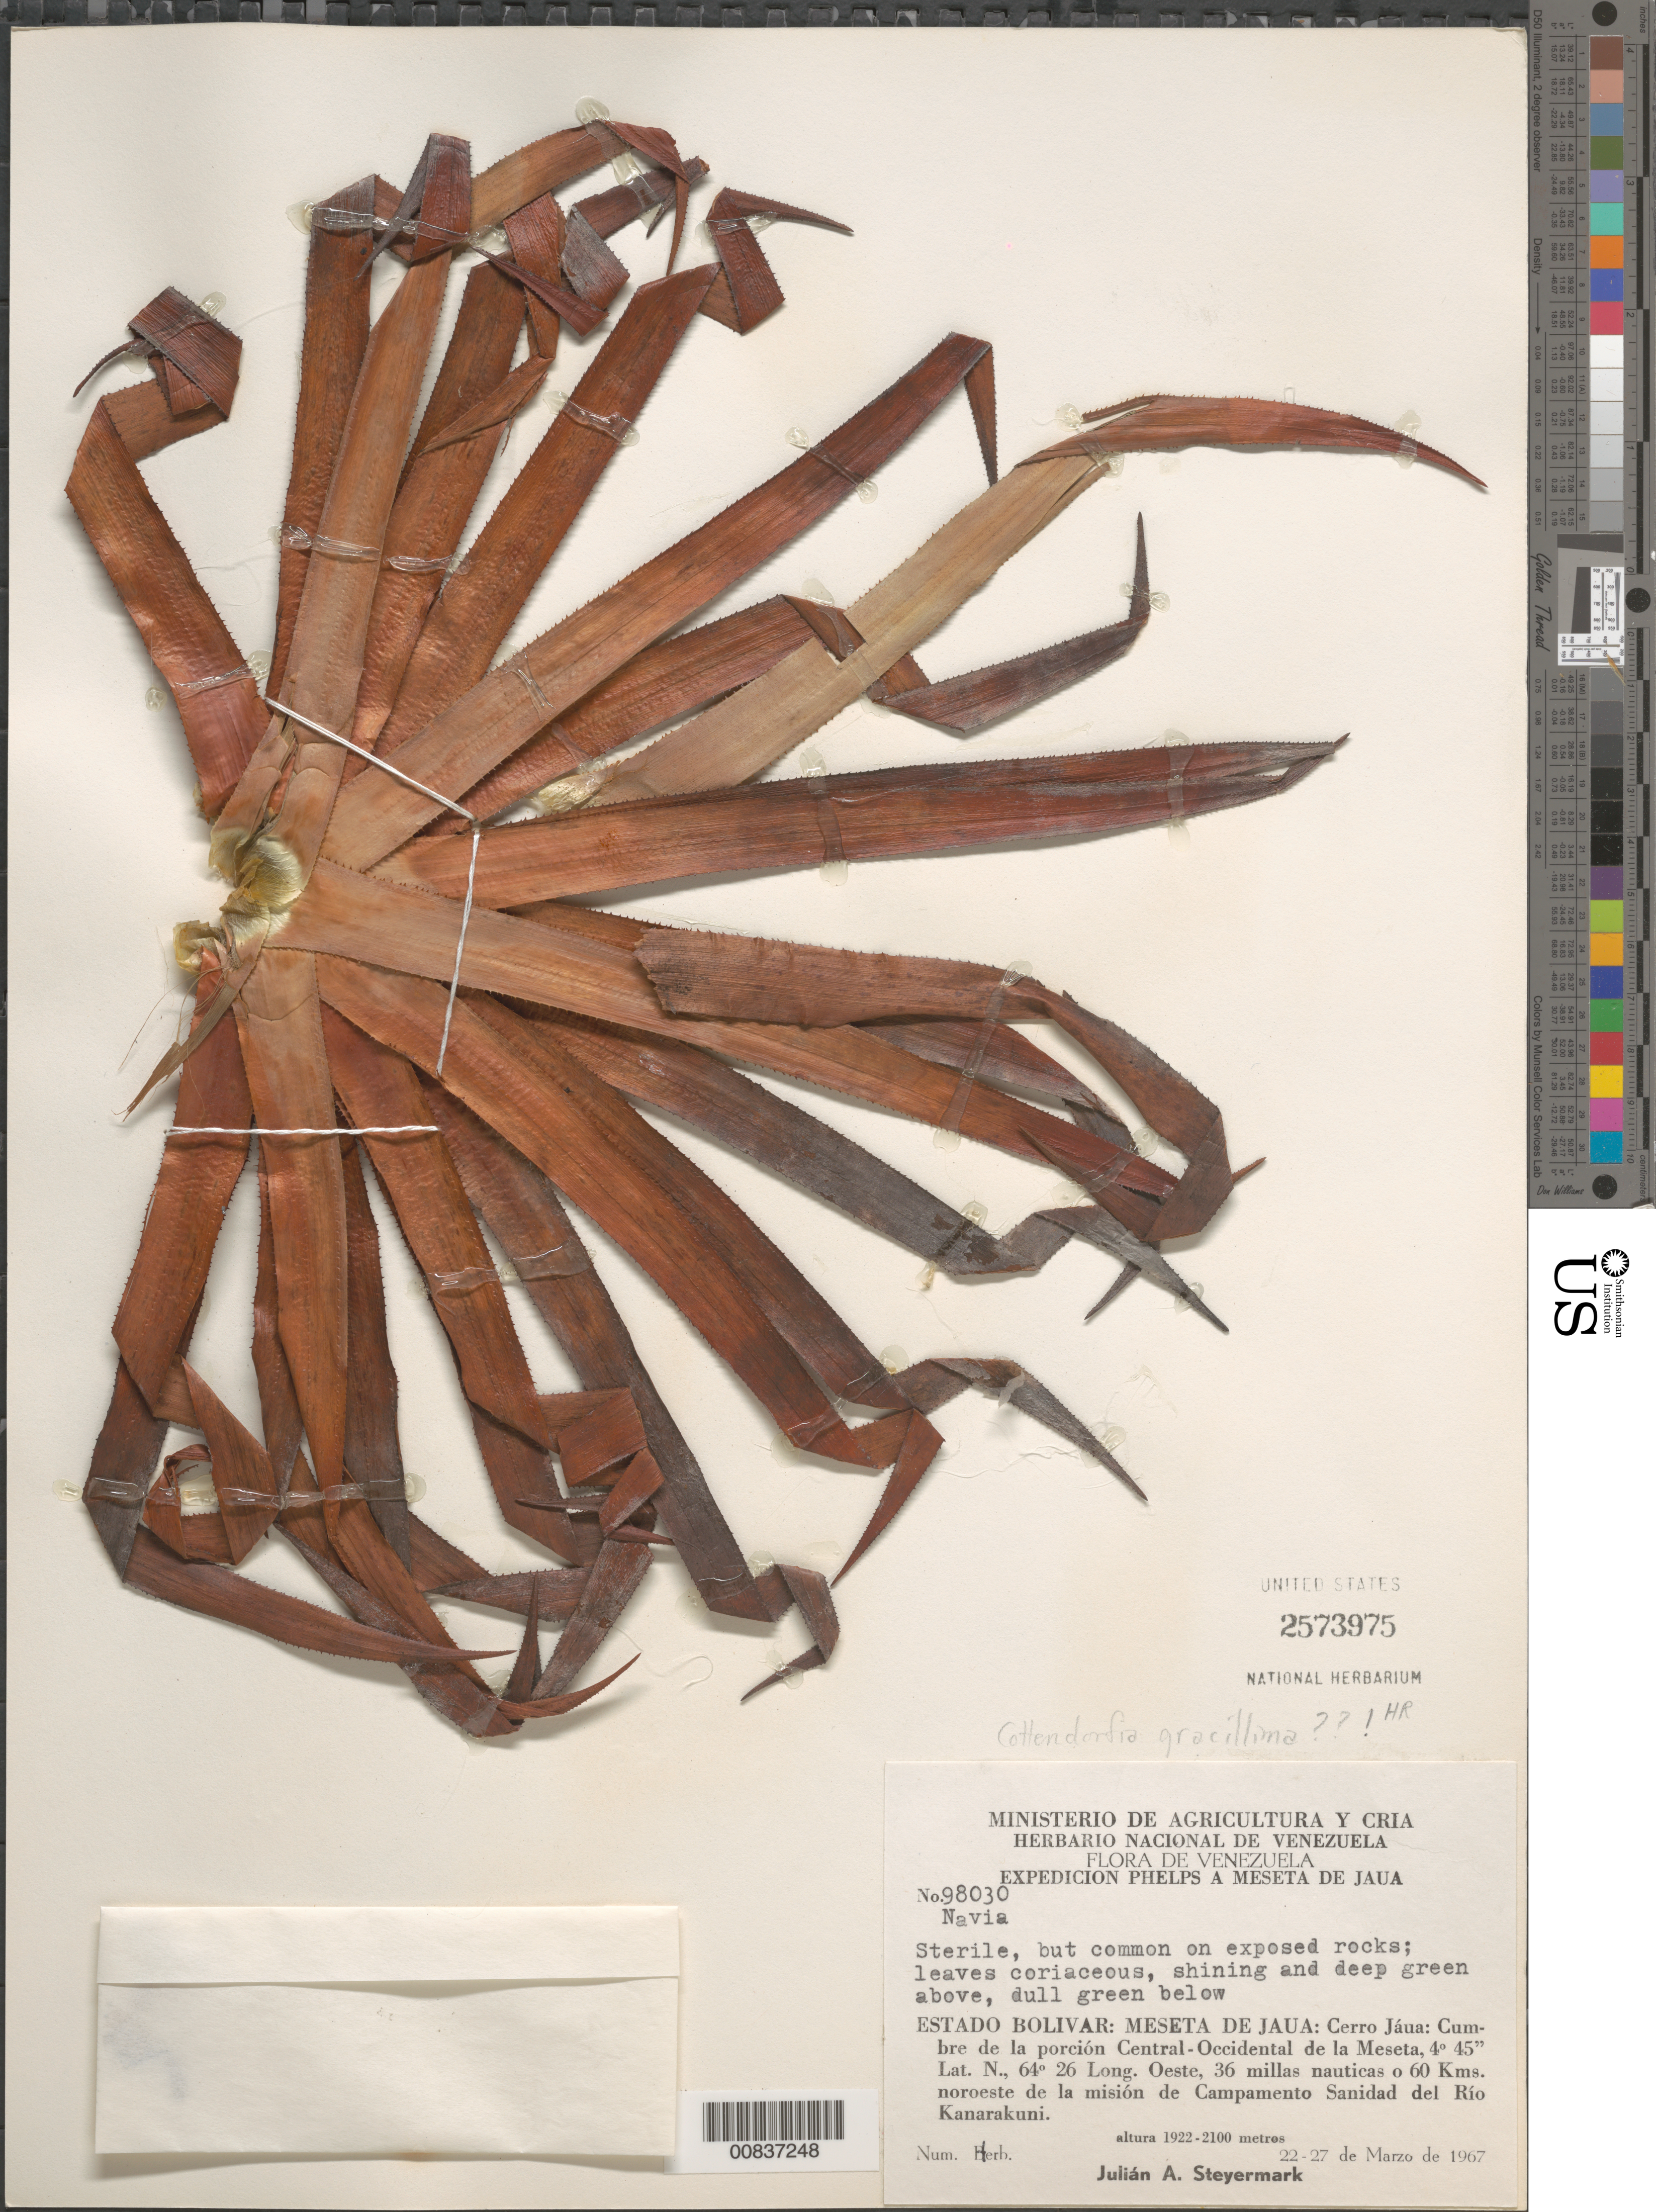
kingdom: Plantae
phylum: Tracheophyta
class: Liliopsida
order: Poales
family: Bromeliaceae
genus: Lindmania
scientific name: Lindmania sp.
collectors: J. Steyermark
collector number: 98030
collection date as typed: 22-Mar-67 to 27-Mar-67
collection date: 1967-03-22/1967-03-27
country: Venezuela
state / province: Bolívar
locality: Meseta del Jaua: Cerro Jáua, cumbre de la porcion Central-Occidental de la Meseta, 36 millas nauticas o 60 km NO de la mision de Campamento Sanidad del Río Kanarakuni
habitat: Exposed rocks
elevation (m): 1922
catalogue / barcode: US 2573975